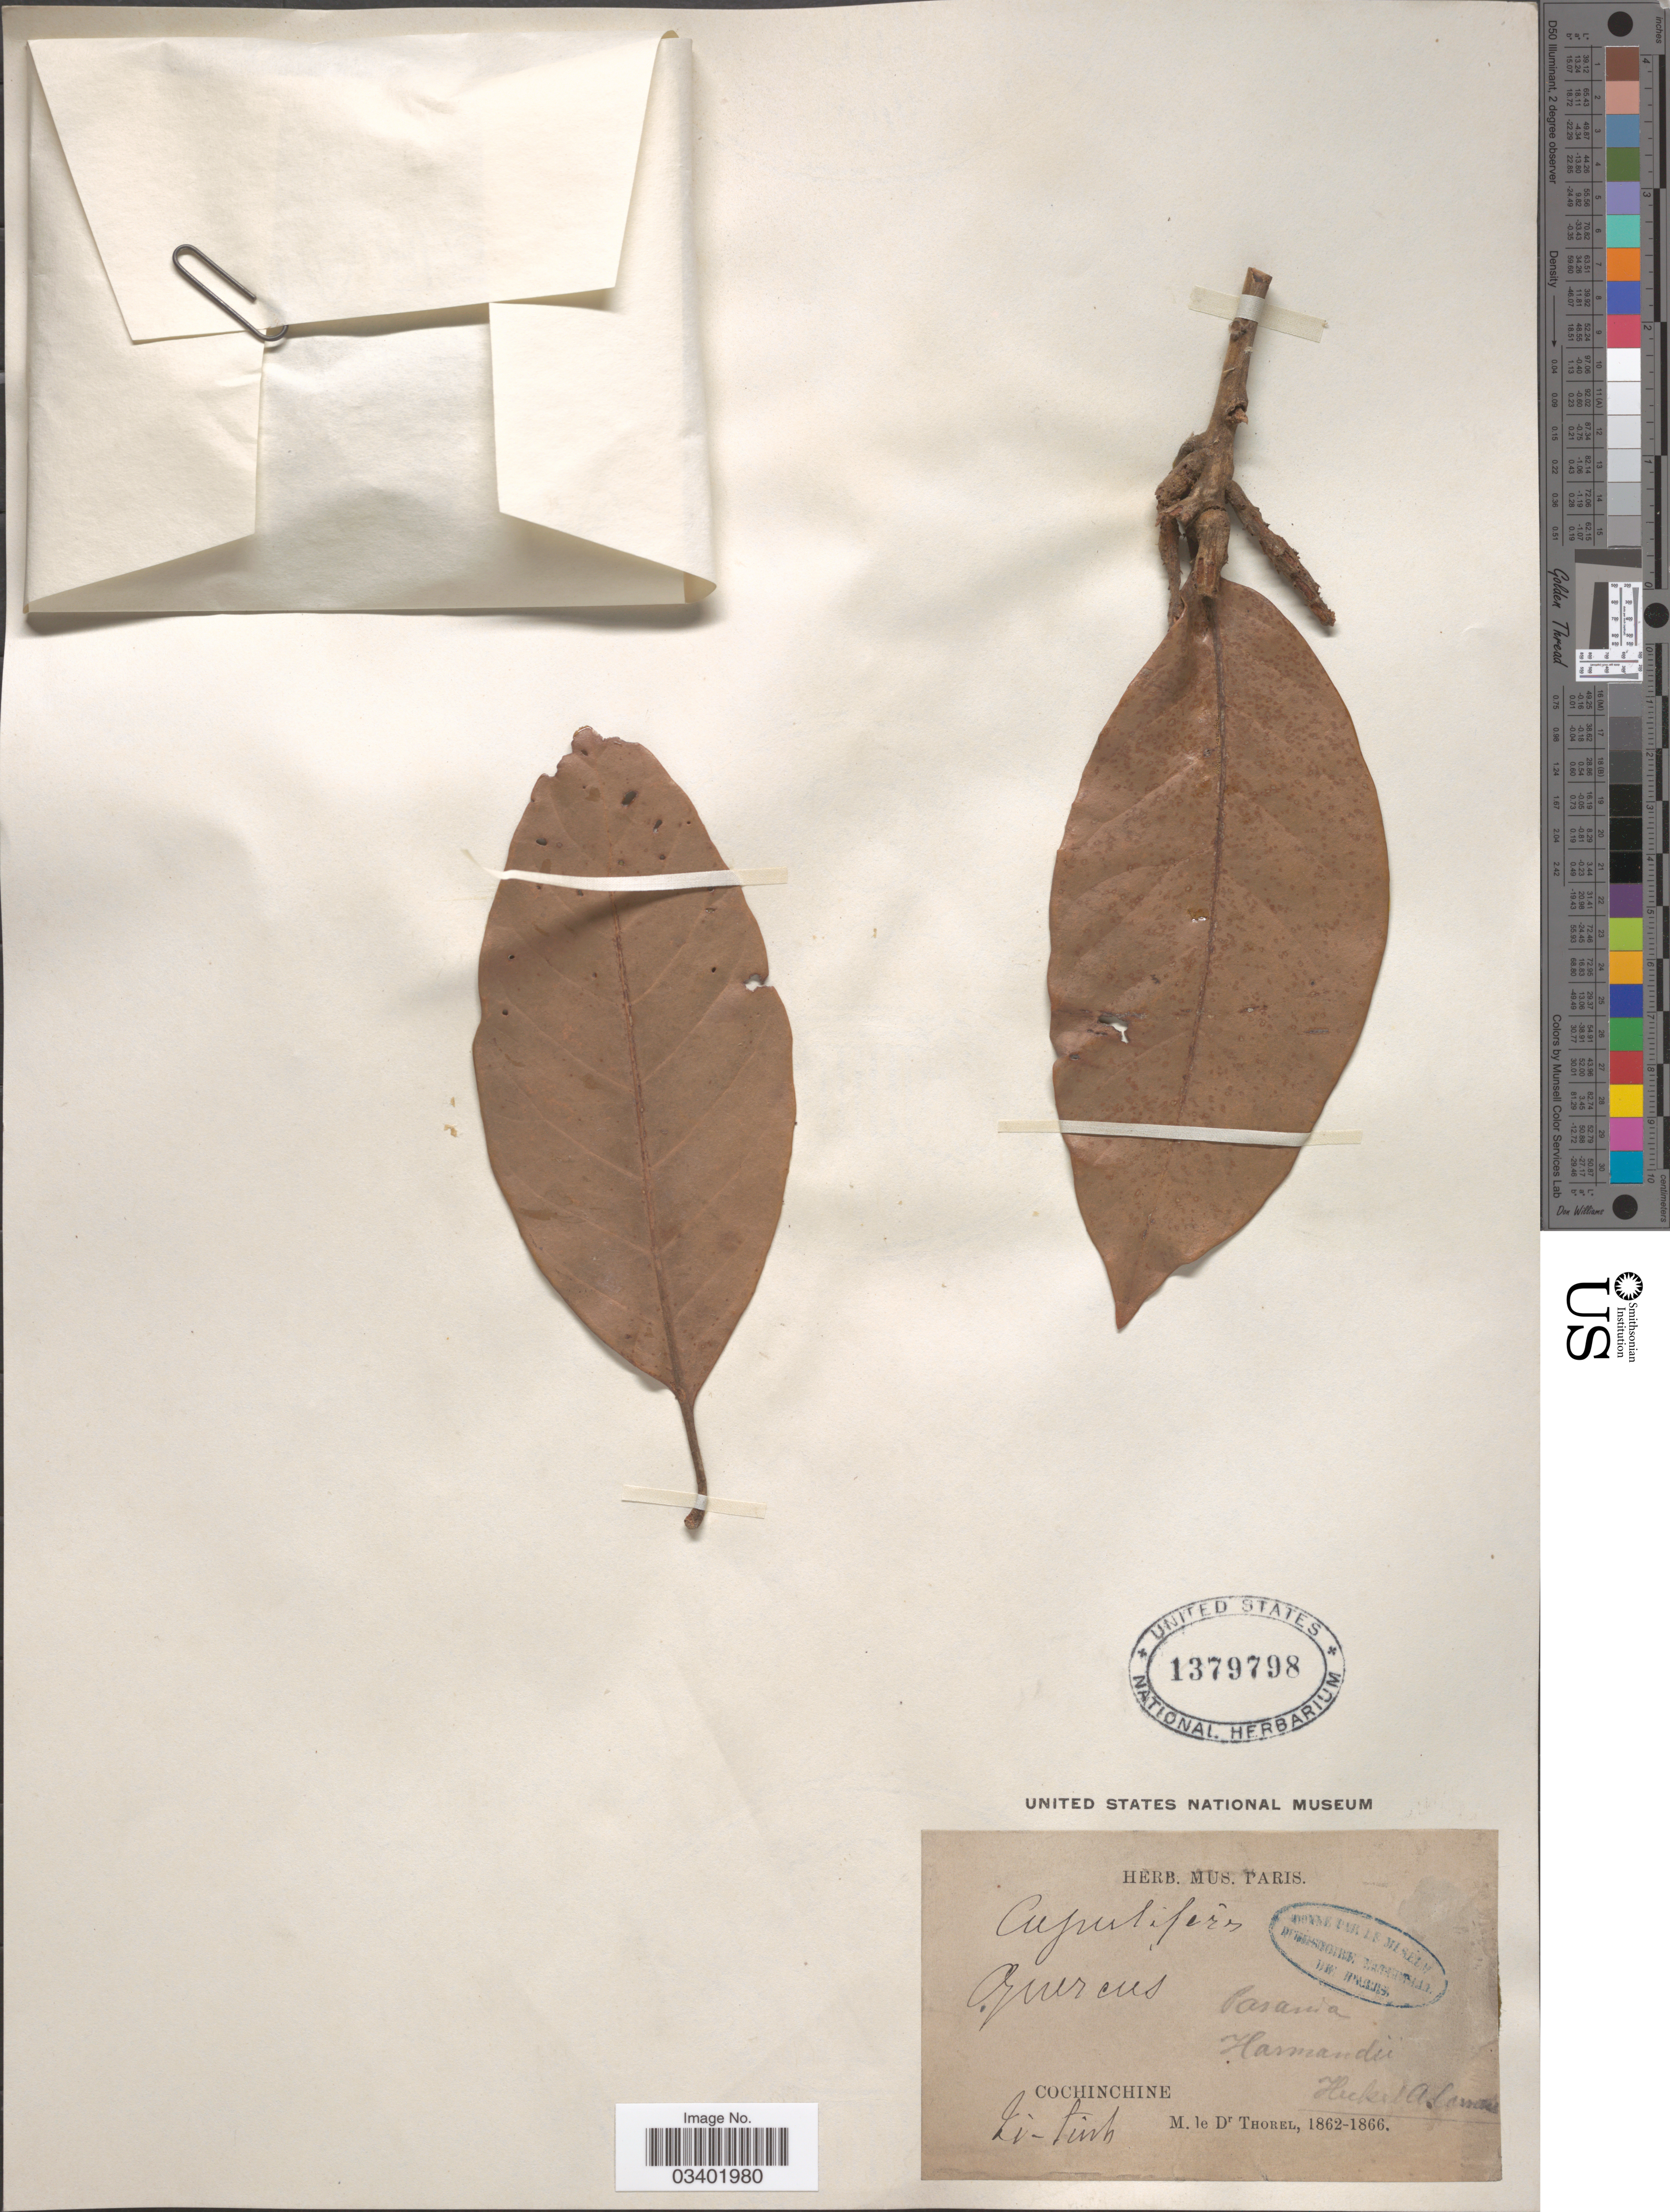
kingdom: Plantae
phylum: Tracheophyta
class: Magnoliopsida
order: Fagales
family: Fagaceae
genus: Lithocarpus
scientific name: Lithocarpus harmandii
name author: (Hickel & A. Camus) A. Camus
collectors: Thorel, M. "M. [=Monsieur] Thorel" DO NOT USE (error for C. Thorel)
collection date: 1862/1866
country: Vietnam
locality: Cochinchine. Li-tinh [interpreted].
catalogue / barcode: US 1379798